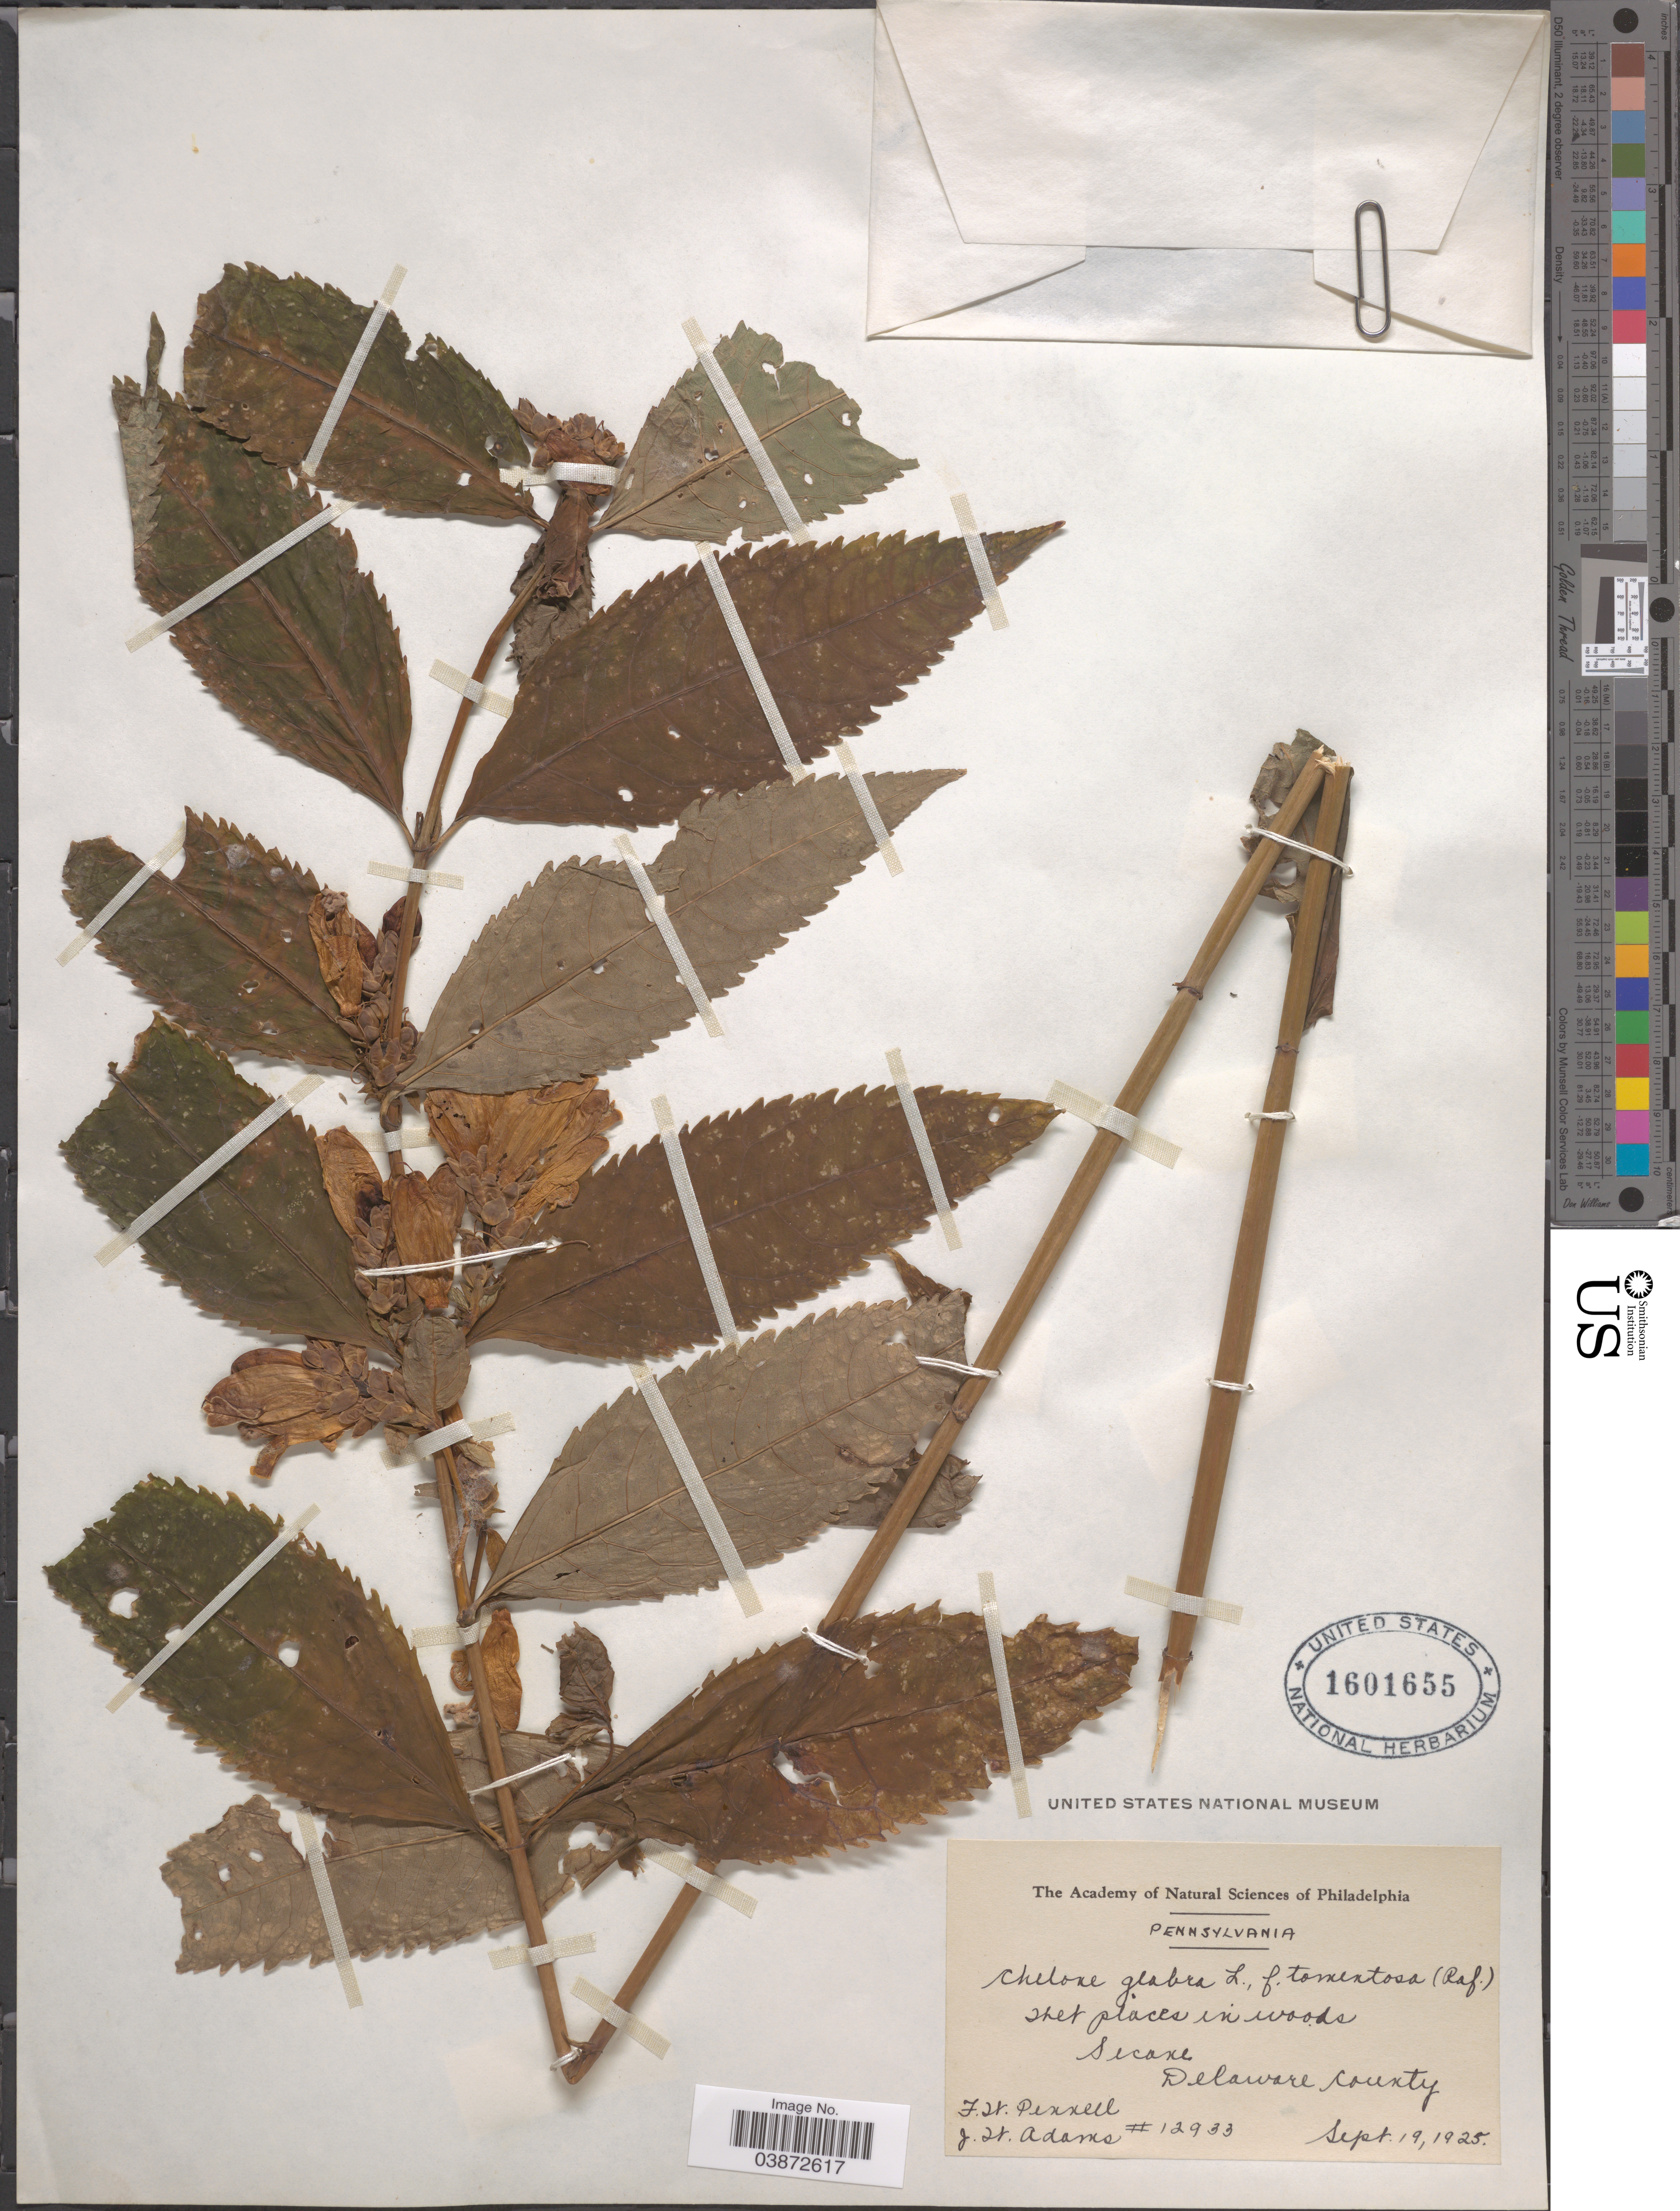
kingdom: Plantae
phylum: Tracheophyta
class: Magnoliopsida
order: Lamiales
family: Plantaginaceae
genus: Chelone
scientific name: Chelone glabra f. tomentosa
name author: (Raf.) Pennell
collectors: F. W. Pennell & J. Adams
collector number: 12933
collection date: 1925-09-19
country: United States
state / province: Pennsylvania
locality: Secane, Delaware County.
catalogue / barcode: US 1601655